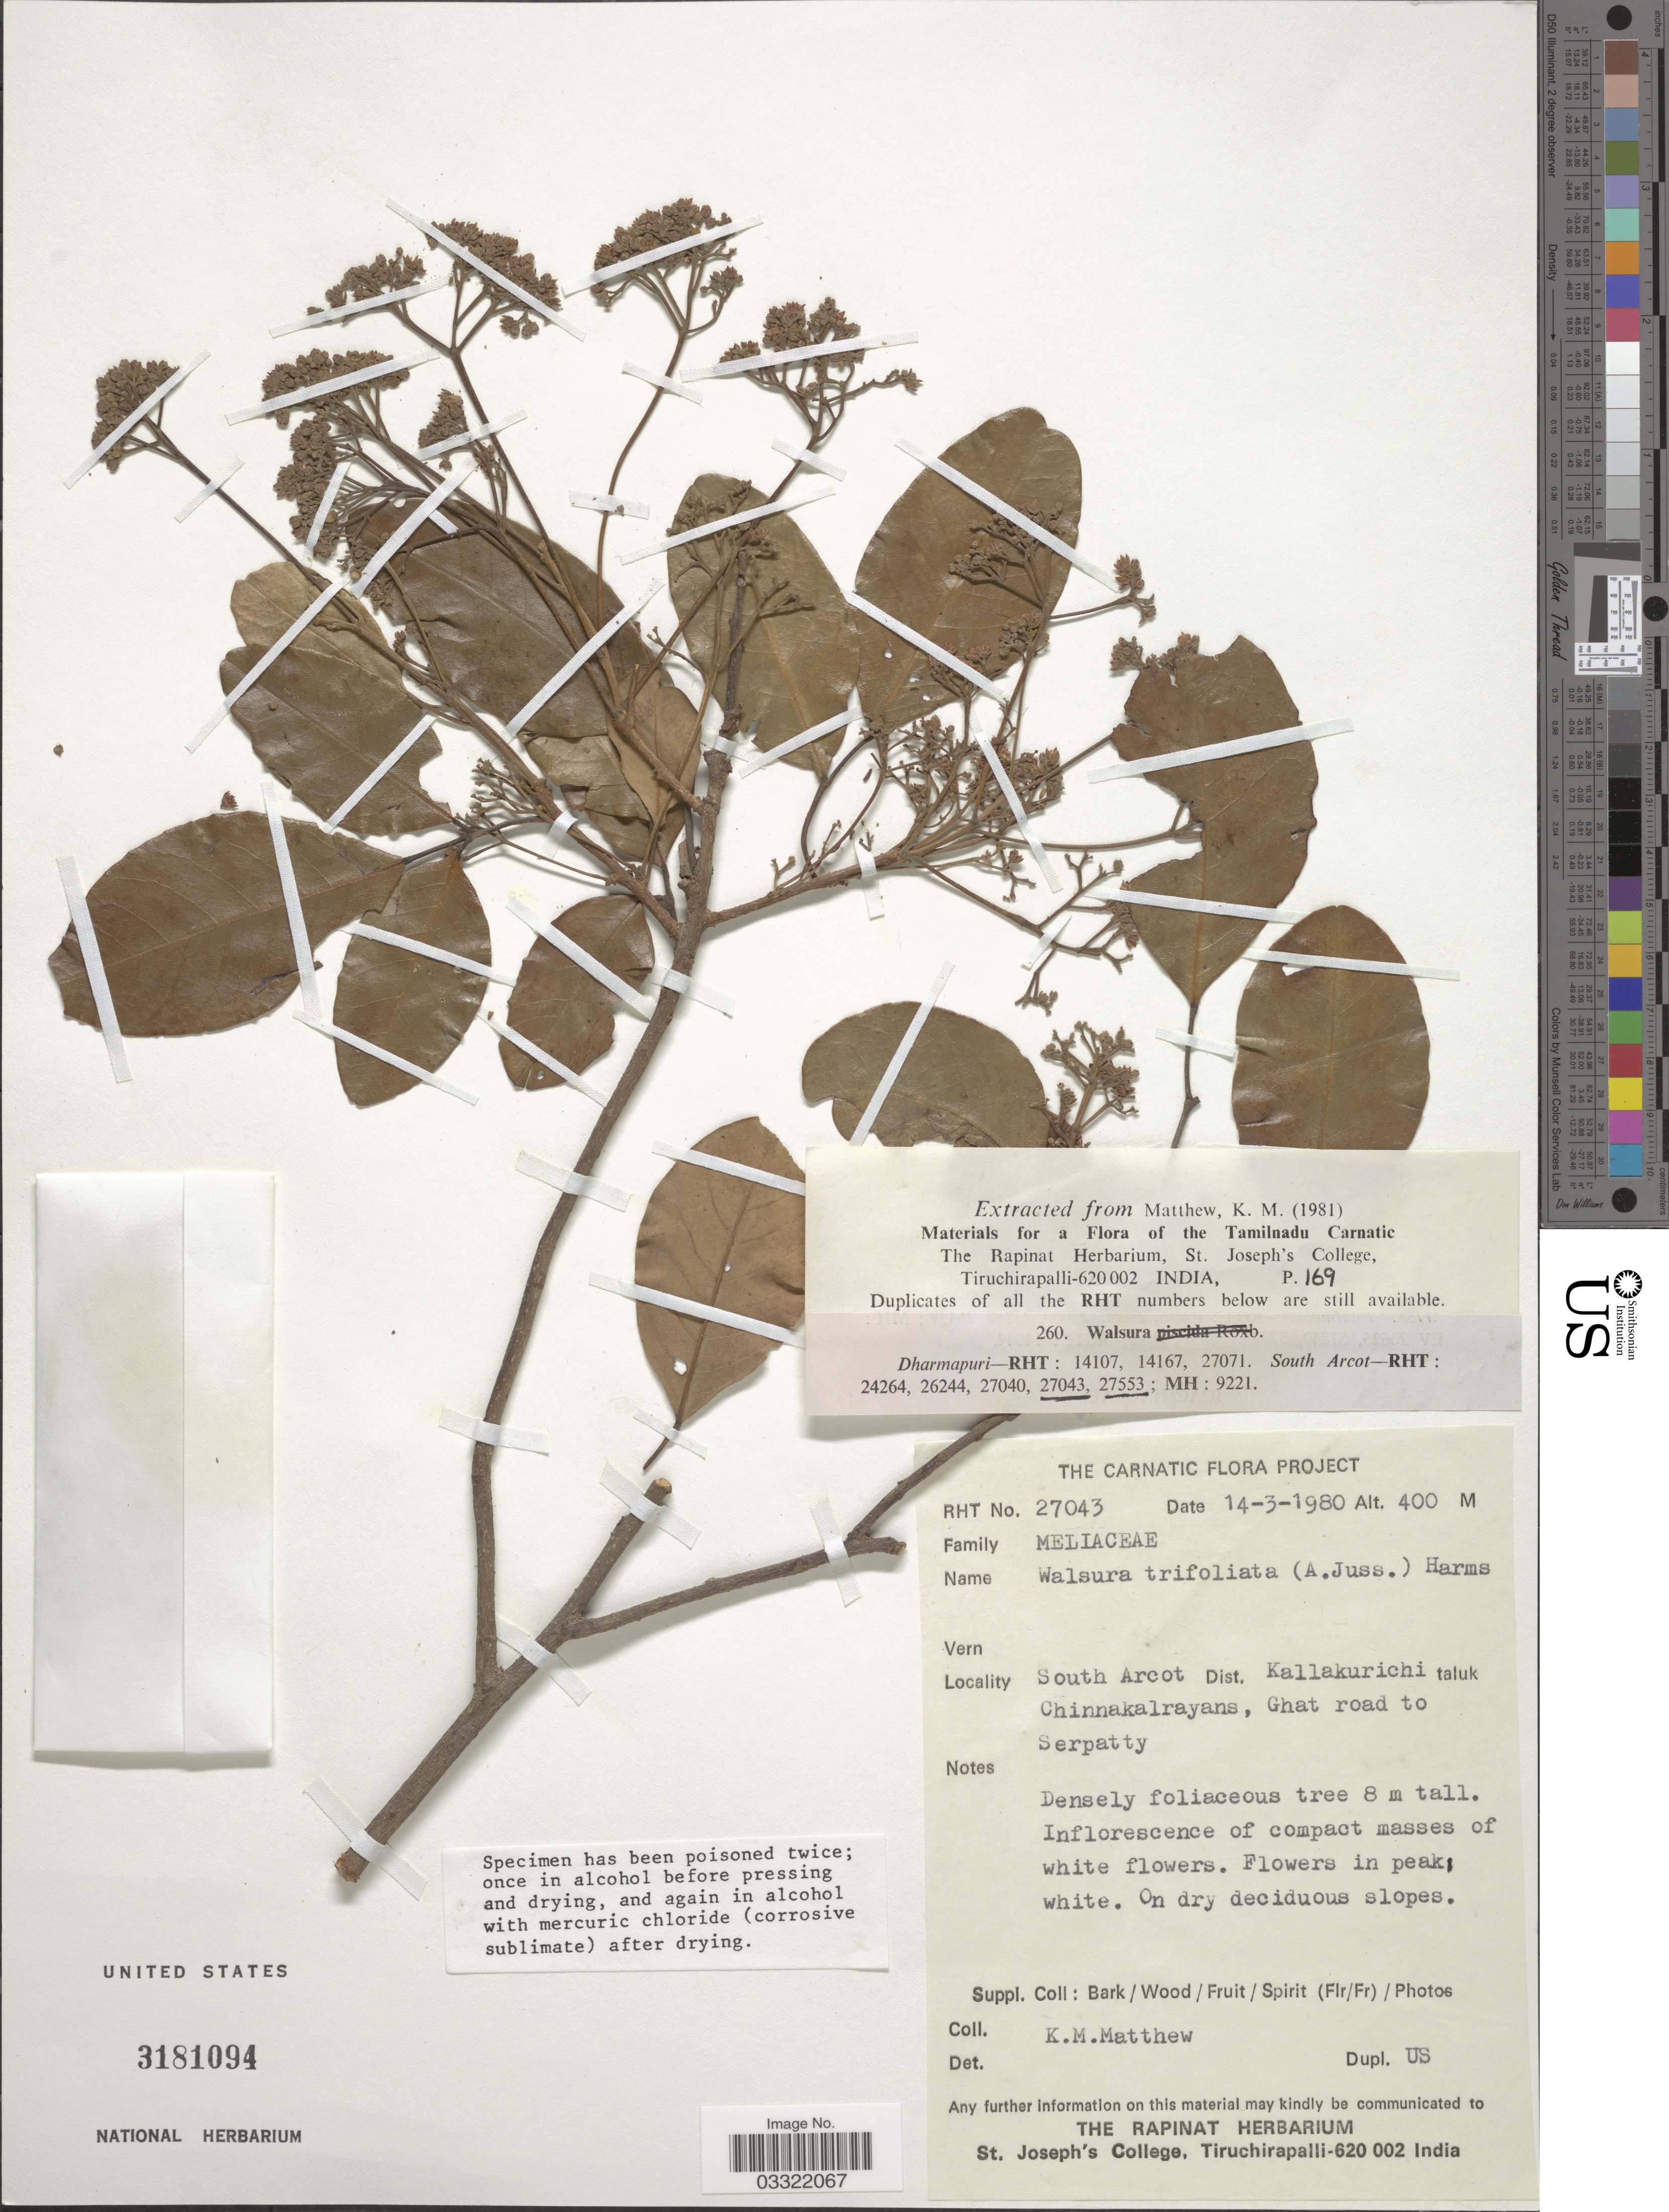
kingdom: Plantae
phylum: Tracheophyta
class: Magnoliopsida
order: Sapindales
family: Meliaceae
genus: Walsura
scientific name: Walsura trifoliolata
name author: (A. Juss.) Harms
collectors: K. M. Matthew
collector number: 27043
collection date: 1980-03-14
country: India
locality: South Arcot Dist. Kallakurichi taluk, Chinnakalrayans, Ghat road to Serpatty.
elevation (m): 400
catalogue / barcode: US 3181094